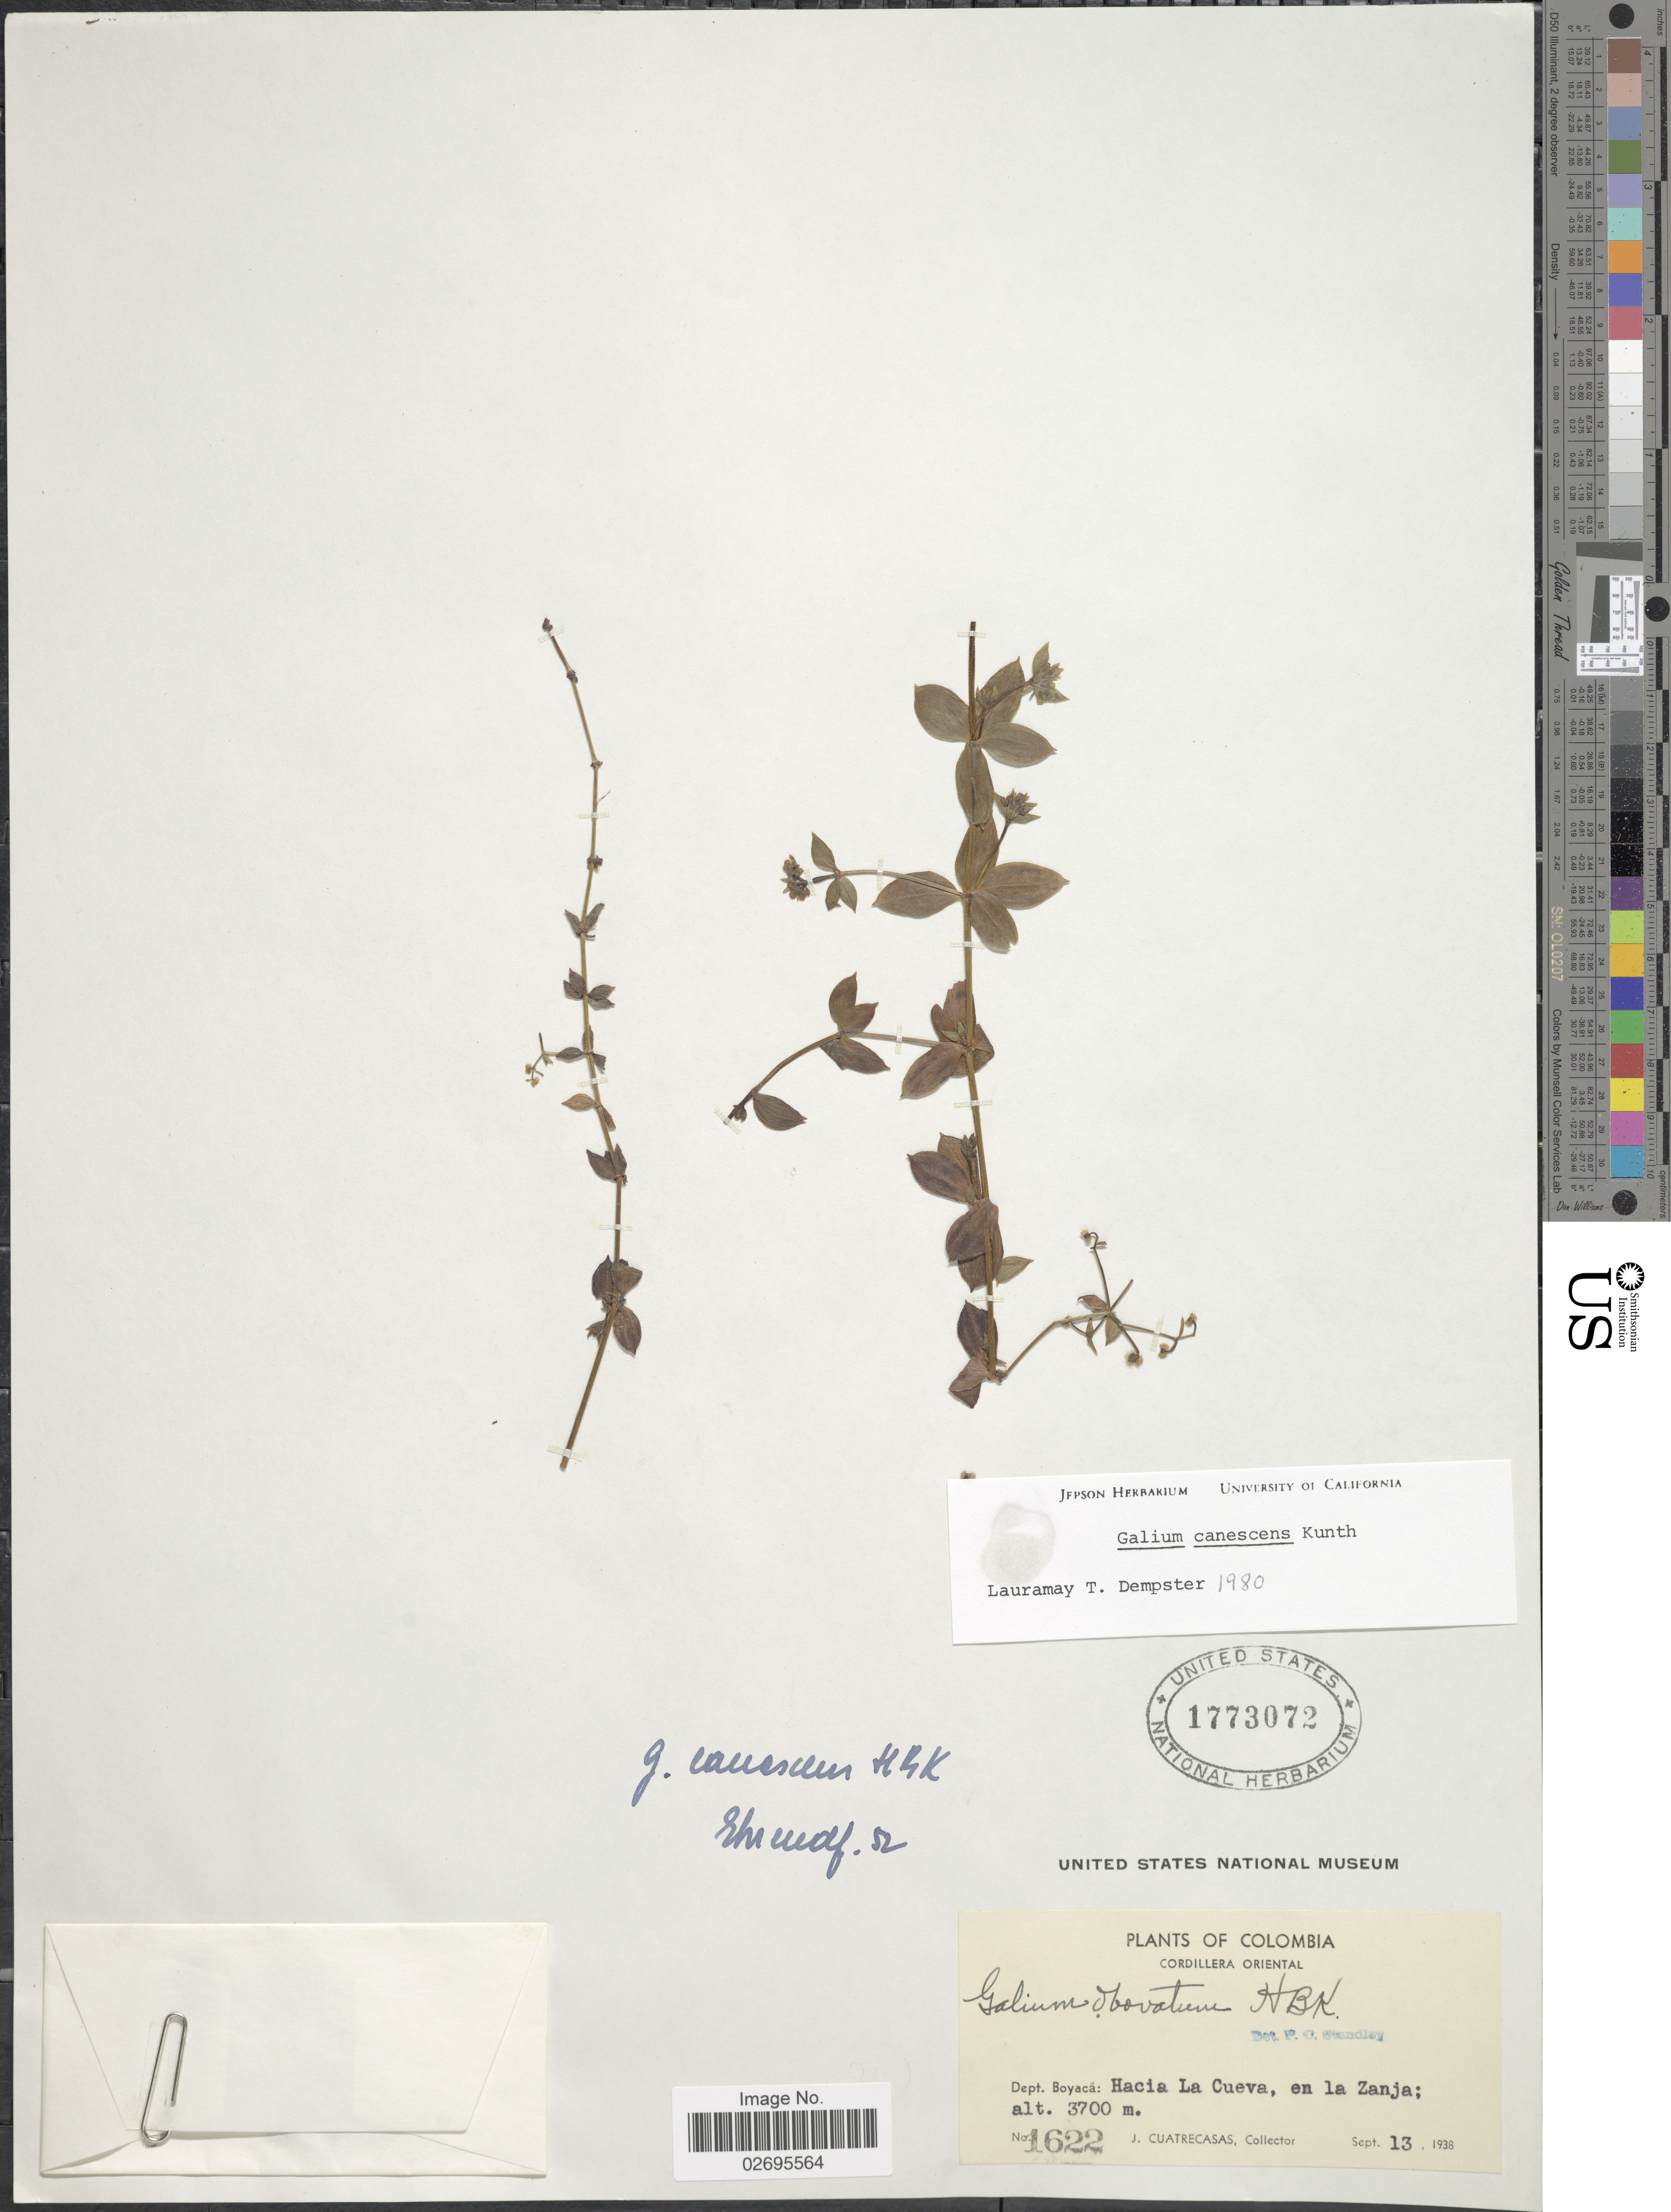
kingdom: Plantae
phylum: Tracheophyta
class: Magnoliopsida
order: Gentianales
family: Rubiaceae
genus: Galium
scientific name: Galium canescens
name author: Kunth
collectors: J. Cuatrecasas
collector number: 1622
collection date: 1938-09-13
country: Colombia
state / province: Boyacá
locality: Cordillera Oriental, Dept. Boyacá: Hacia La Cueva, en la Zanja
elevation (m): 3700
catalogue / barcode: US 1773072